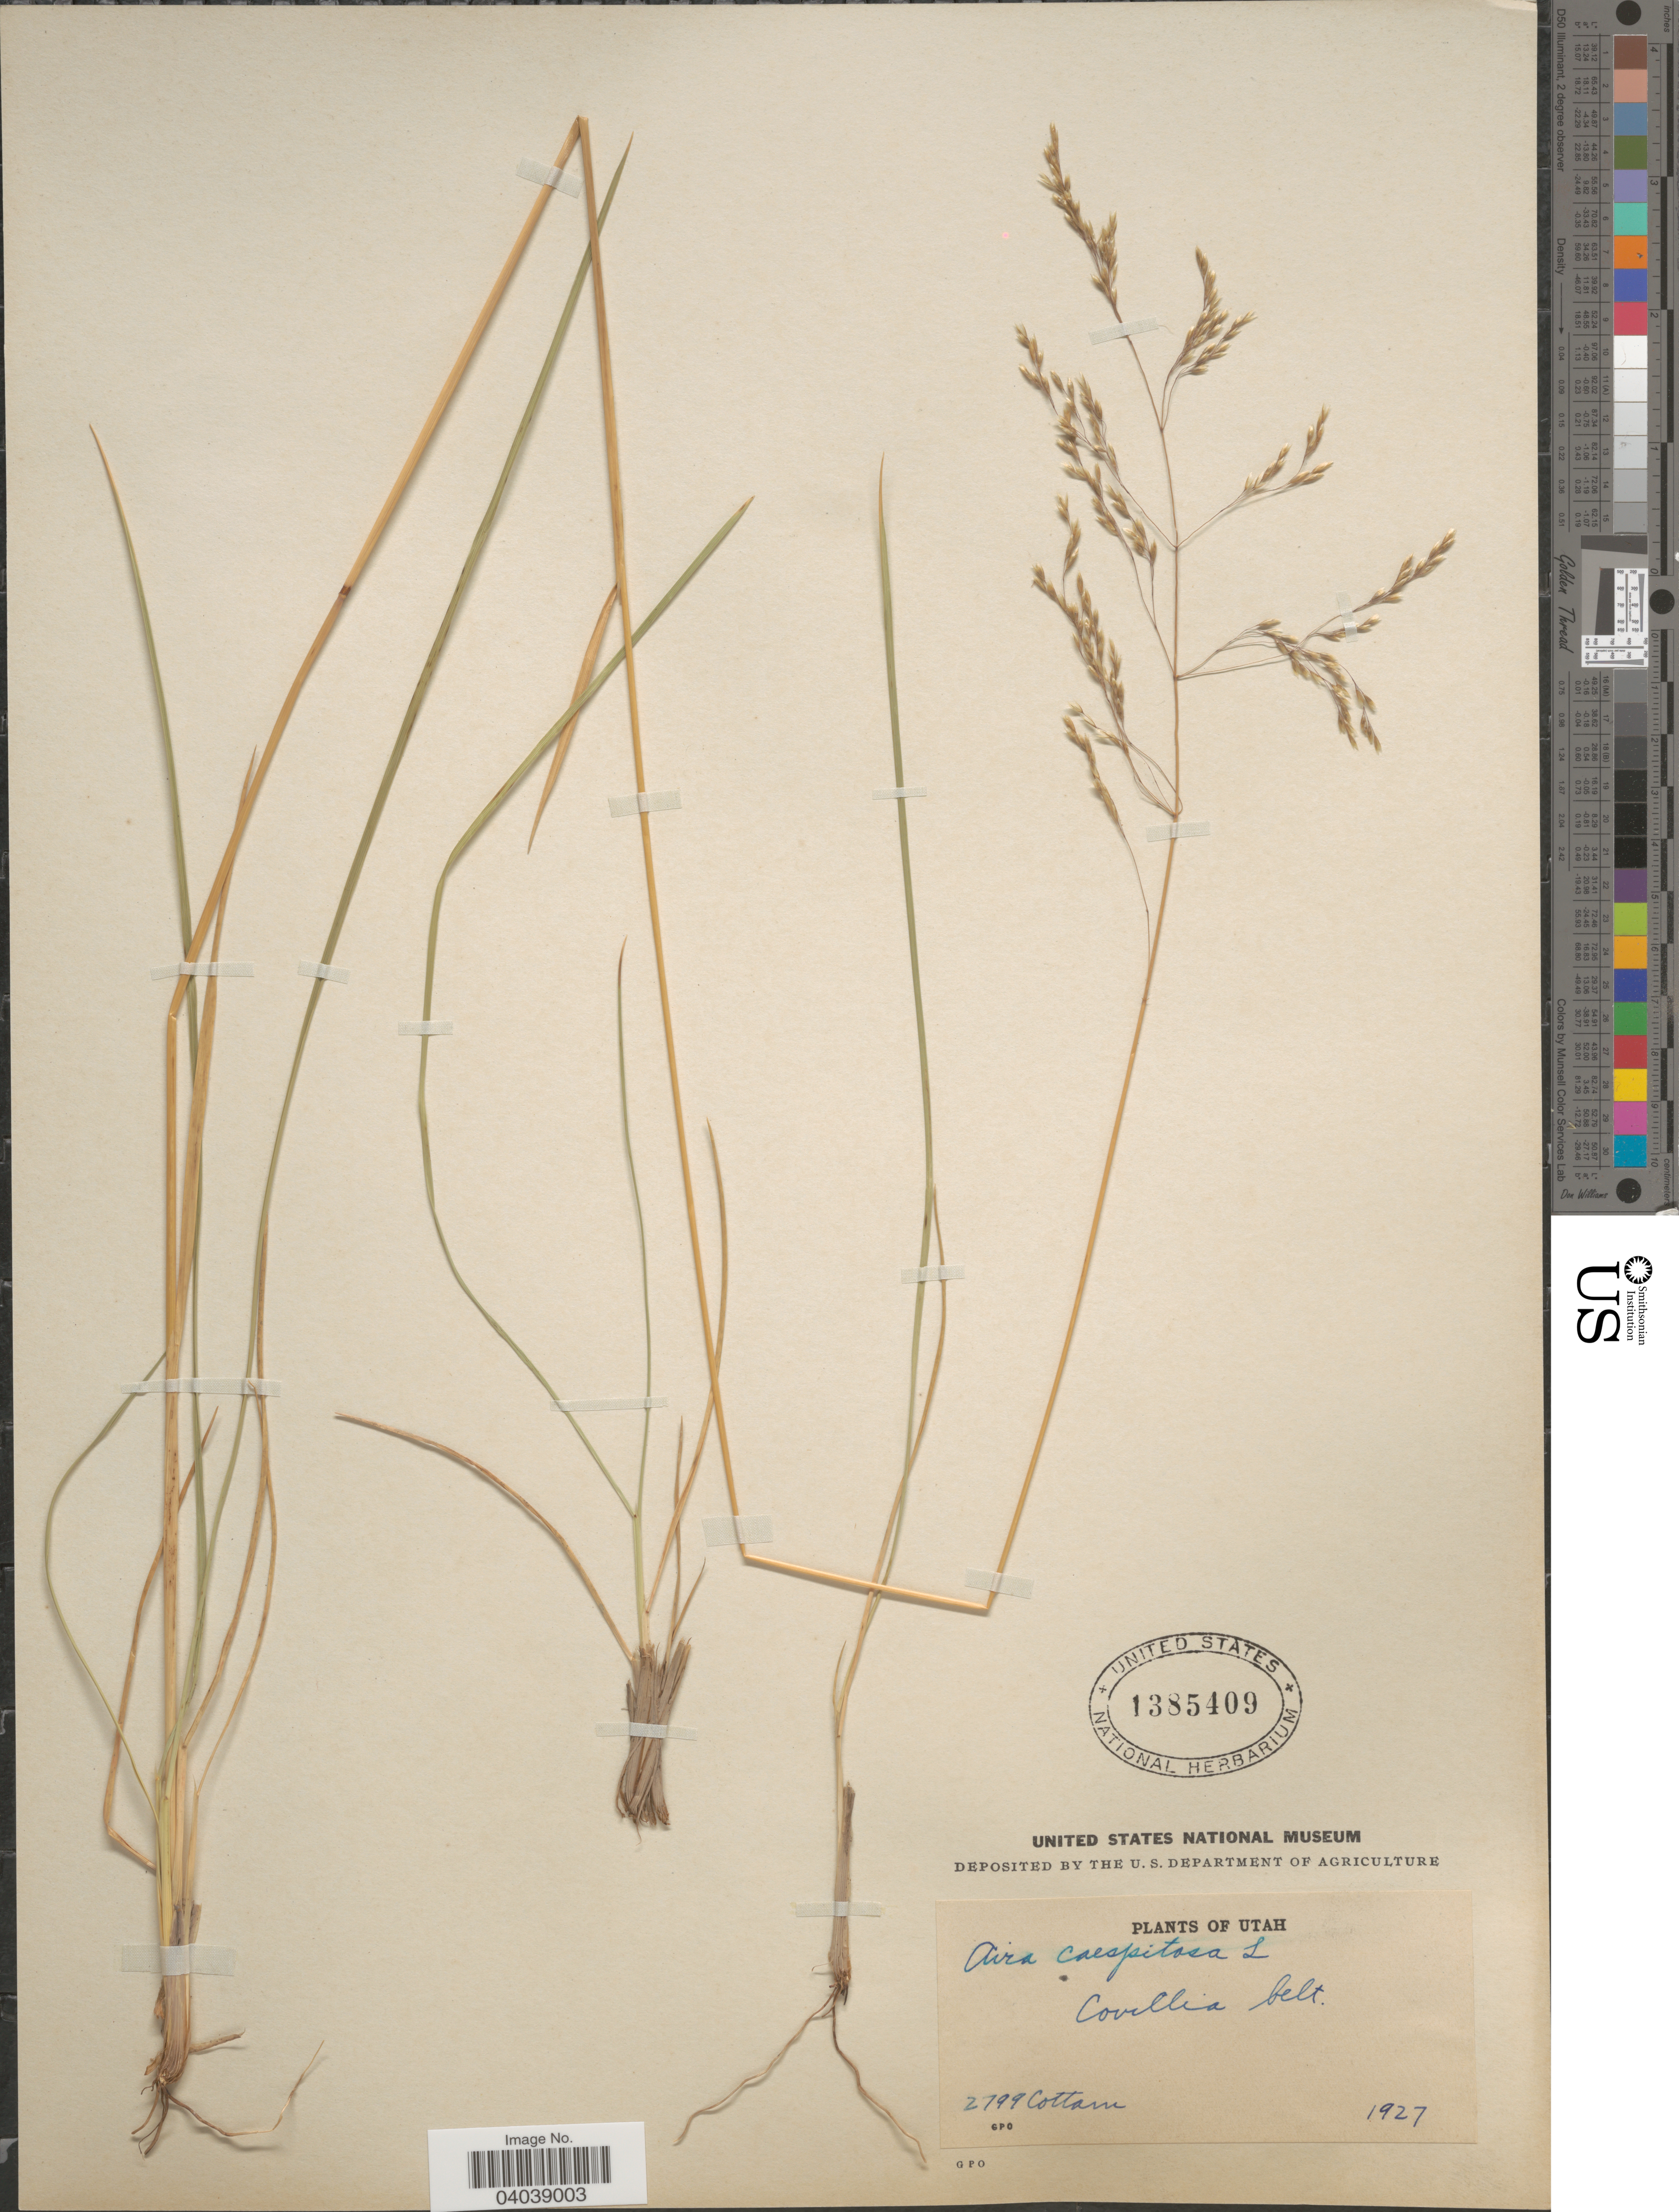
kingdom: Plantae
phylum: Tracheophyta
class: Liliopsida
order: Poales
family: Poaceae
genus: Deschampsia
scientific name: Deschampsia cespitosa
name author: (L.) P. Beauv.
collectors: Cottam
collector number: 2799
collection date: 1927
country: United States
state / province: Utah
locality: Covillia belt.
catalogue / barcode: US 1385409